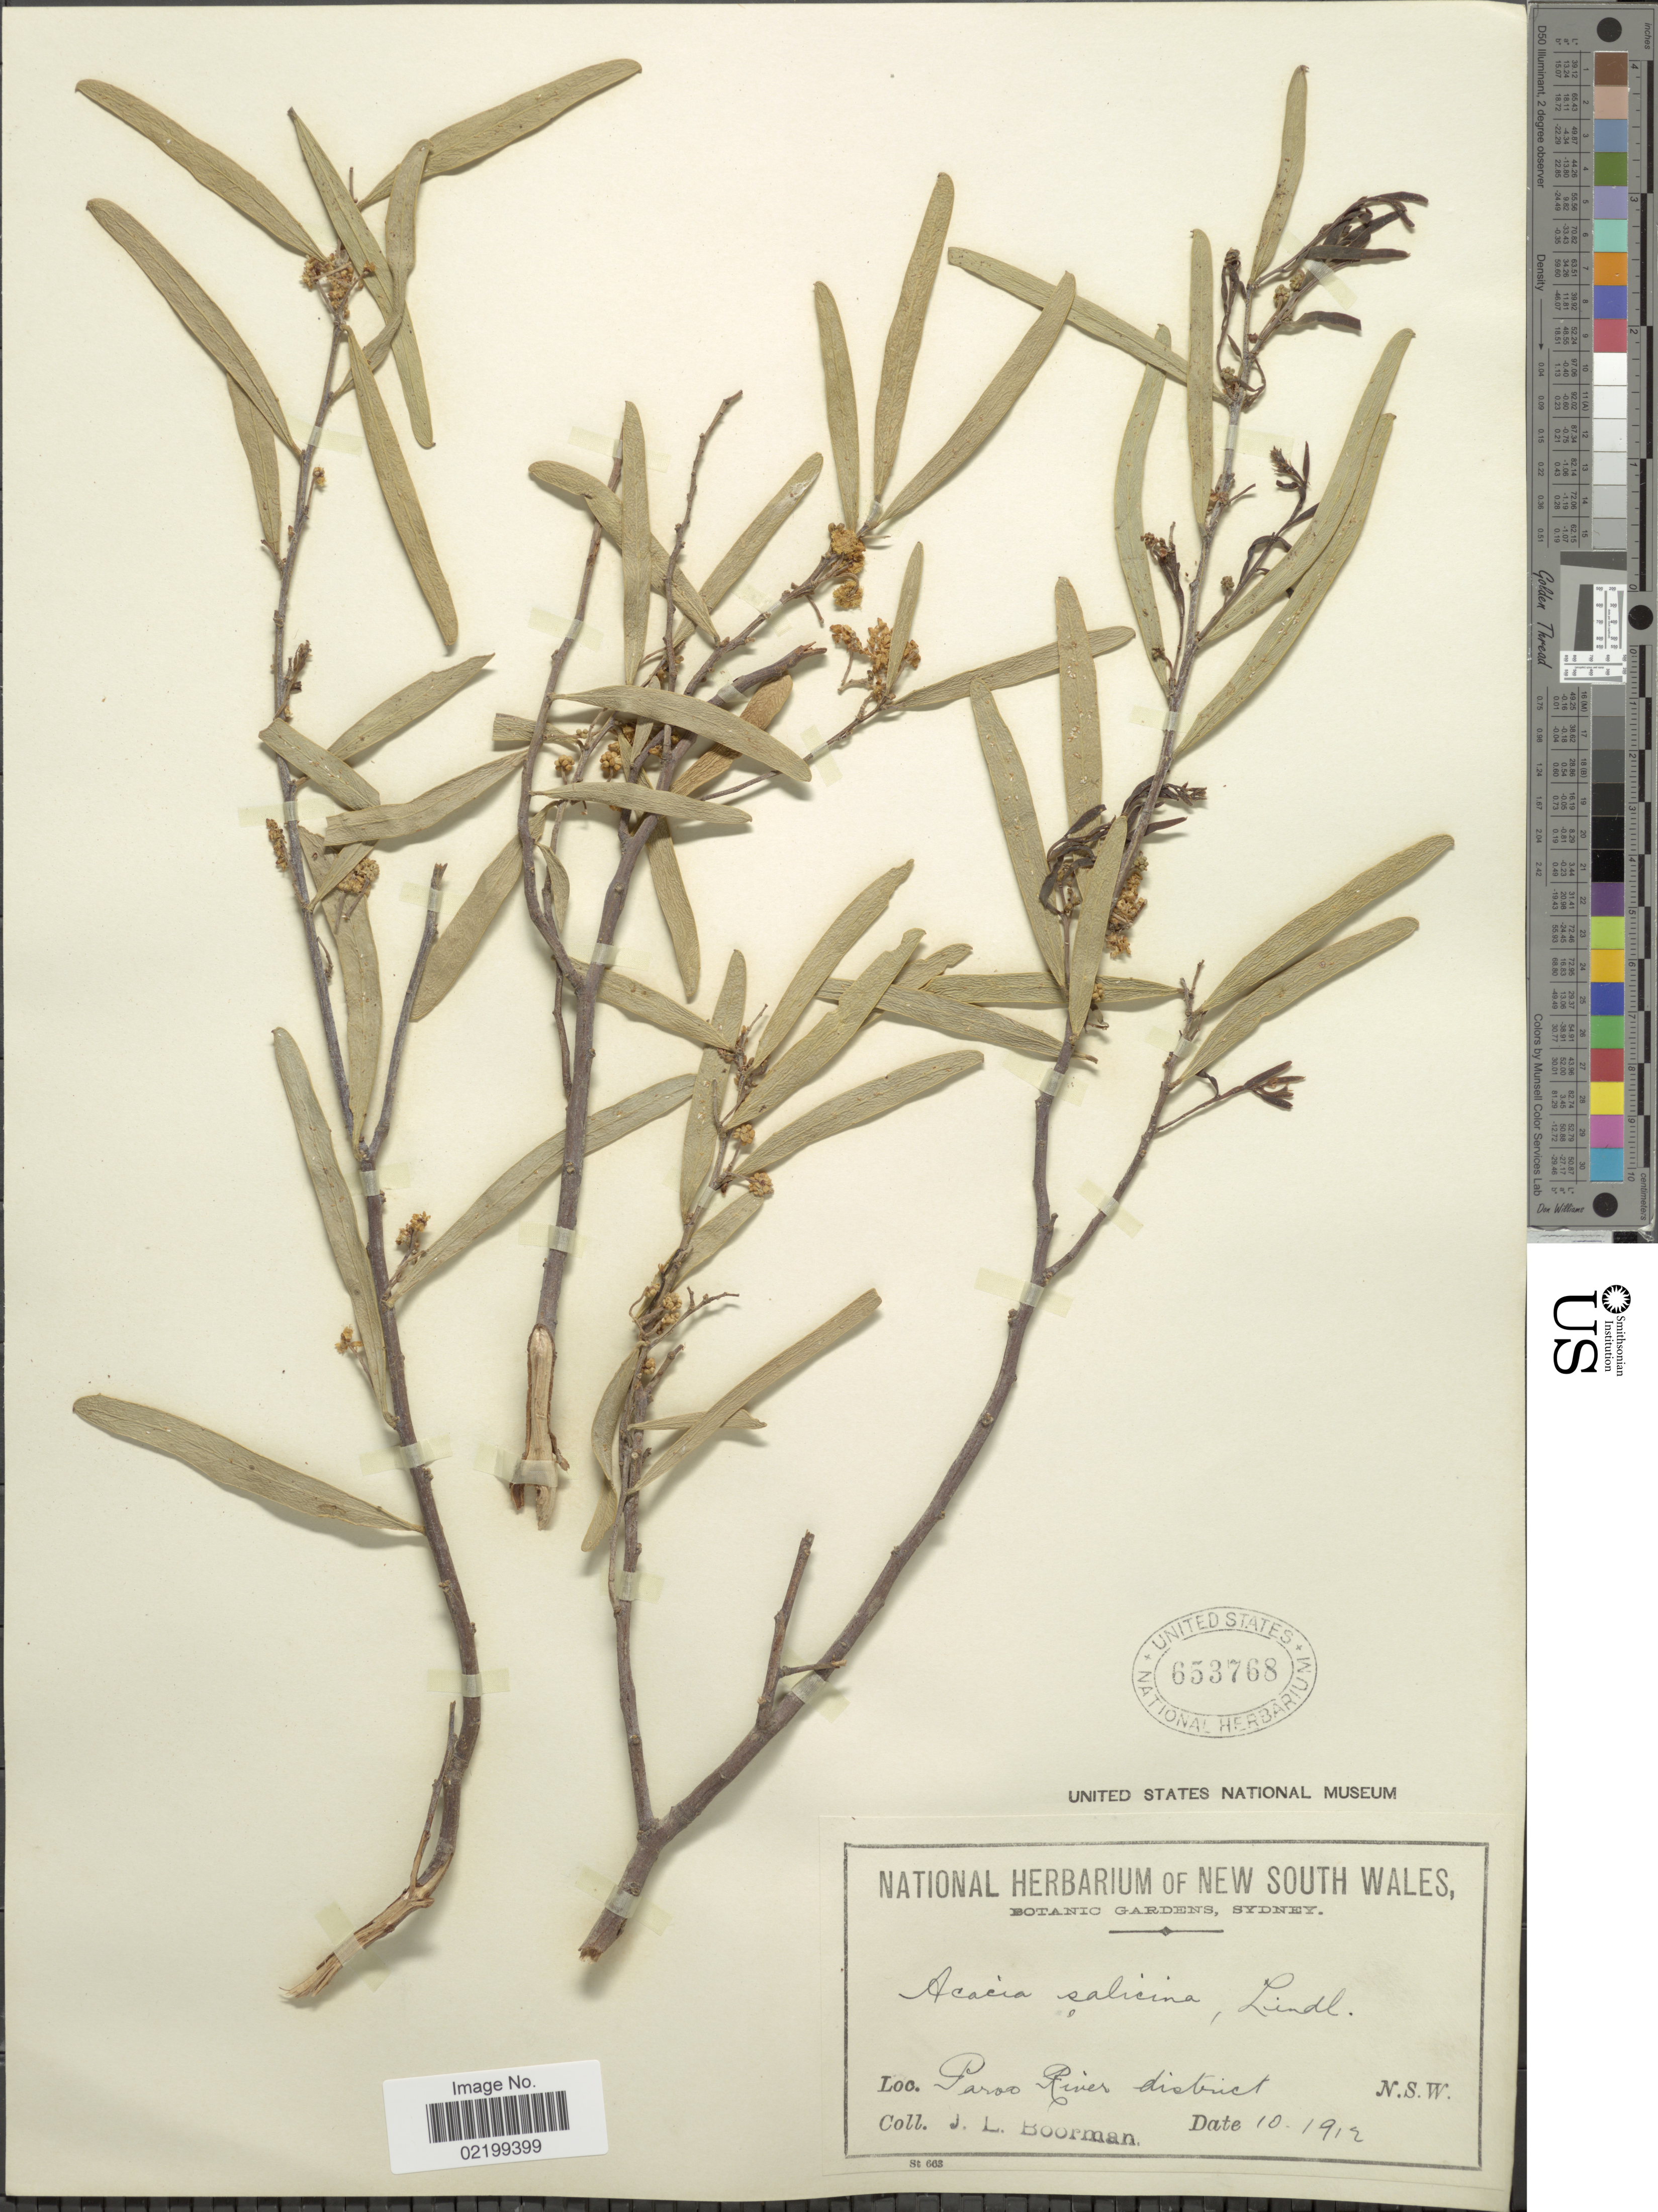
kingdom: Plantae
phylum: Tracheophyta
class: Magnoliopsida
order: Fabales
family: Fabaceae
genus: Acacia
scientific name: Acacia salicina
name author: Lindl.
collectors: J. Boorman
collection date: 1912-10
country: Australia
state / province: New South Wales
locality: Parbo River district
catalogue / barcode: US 653768